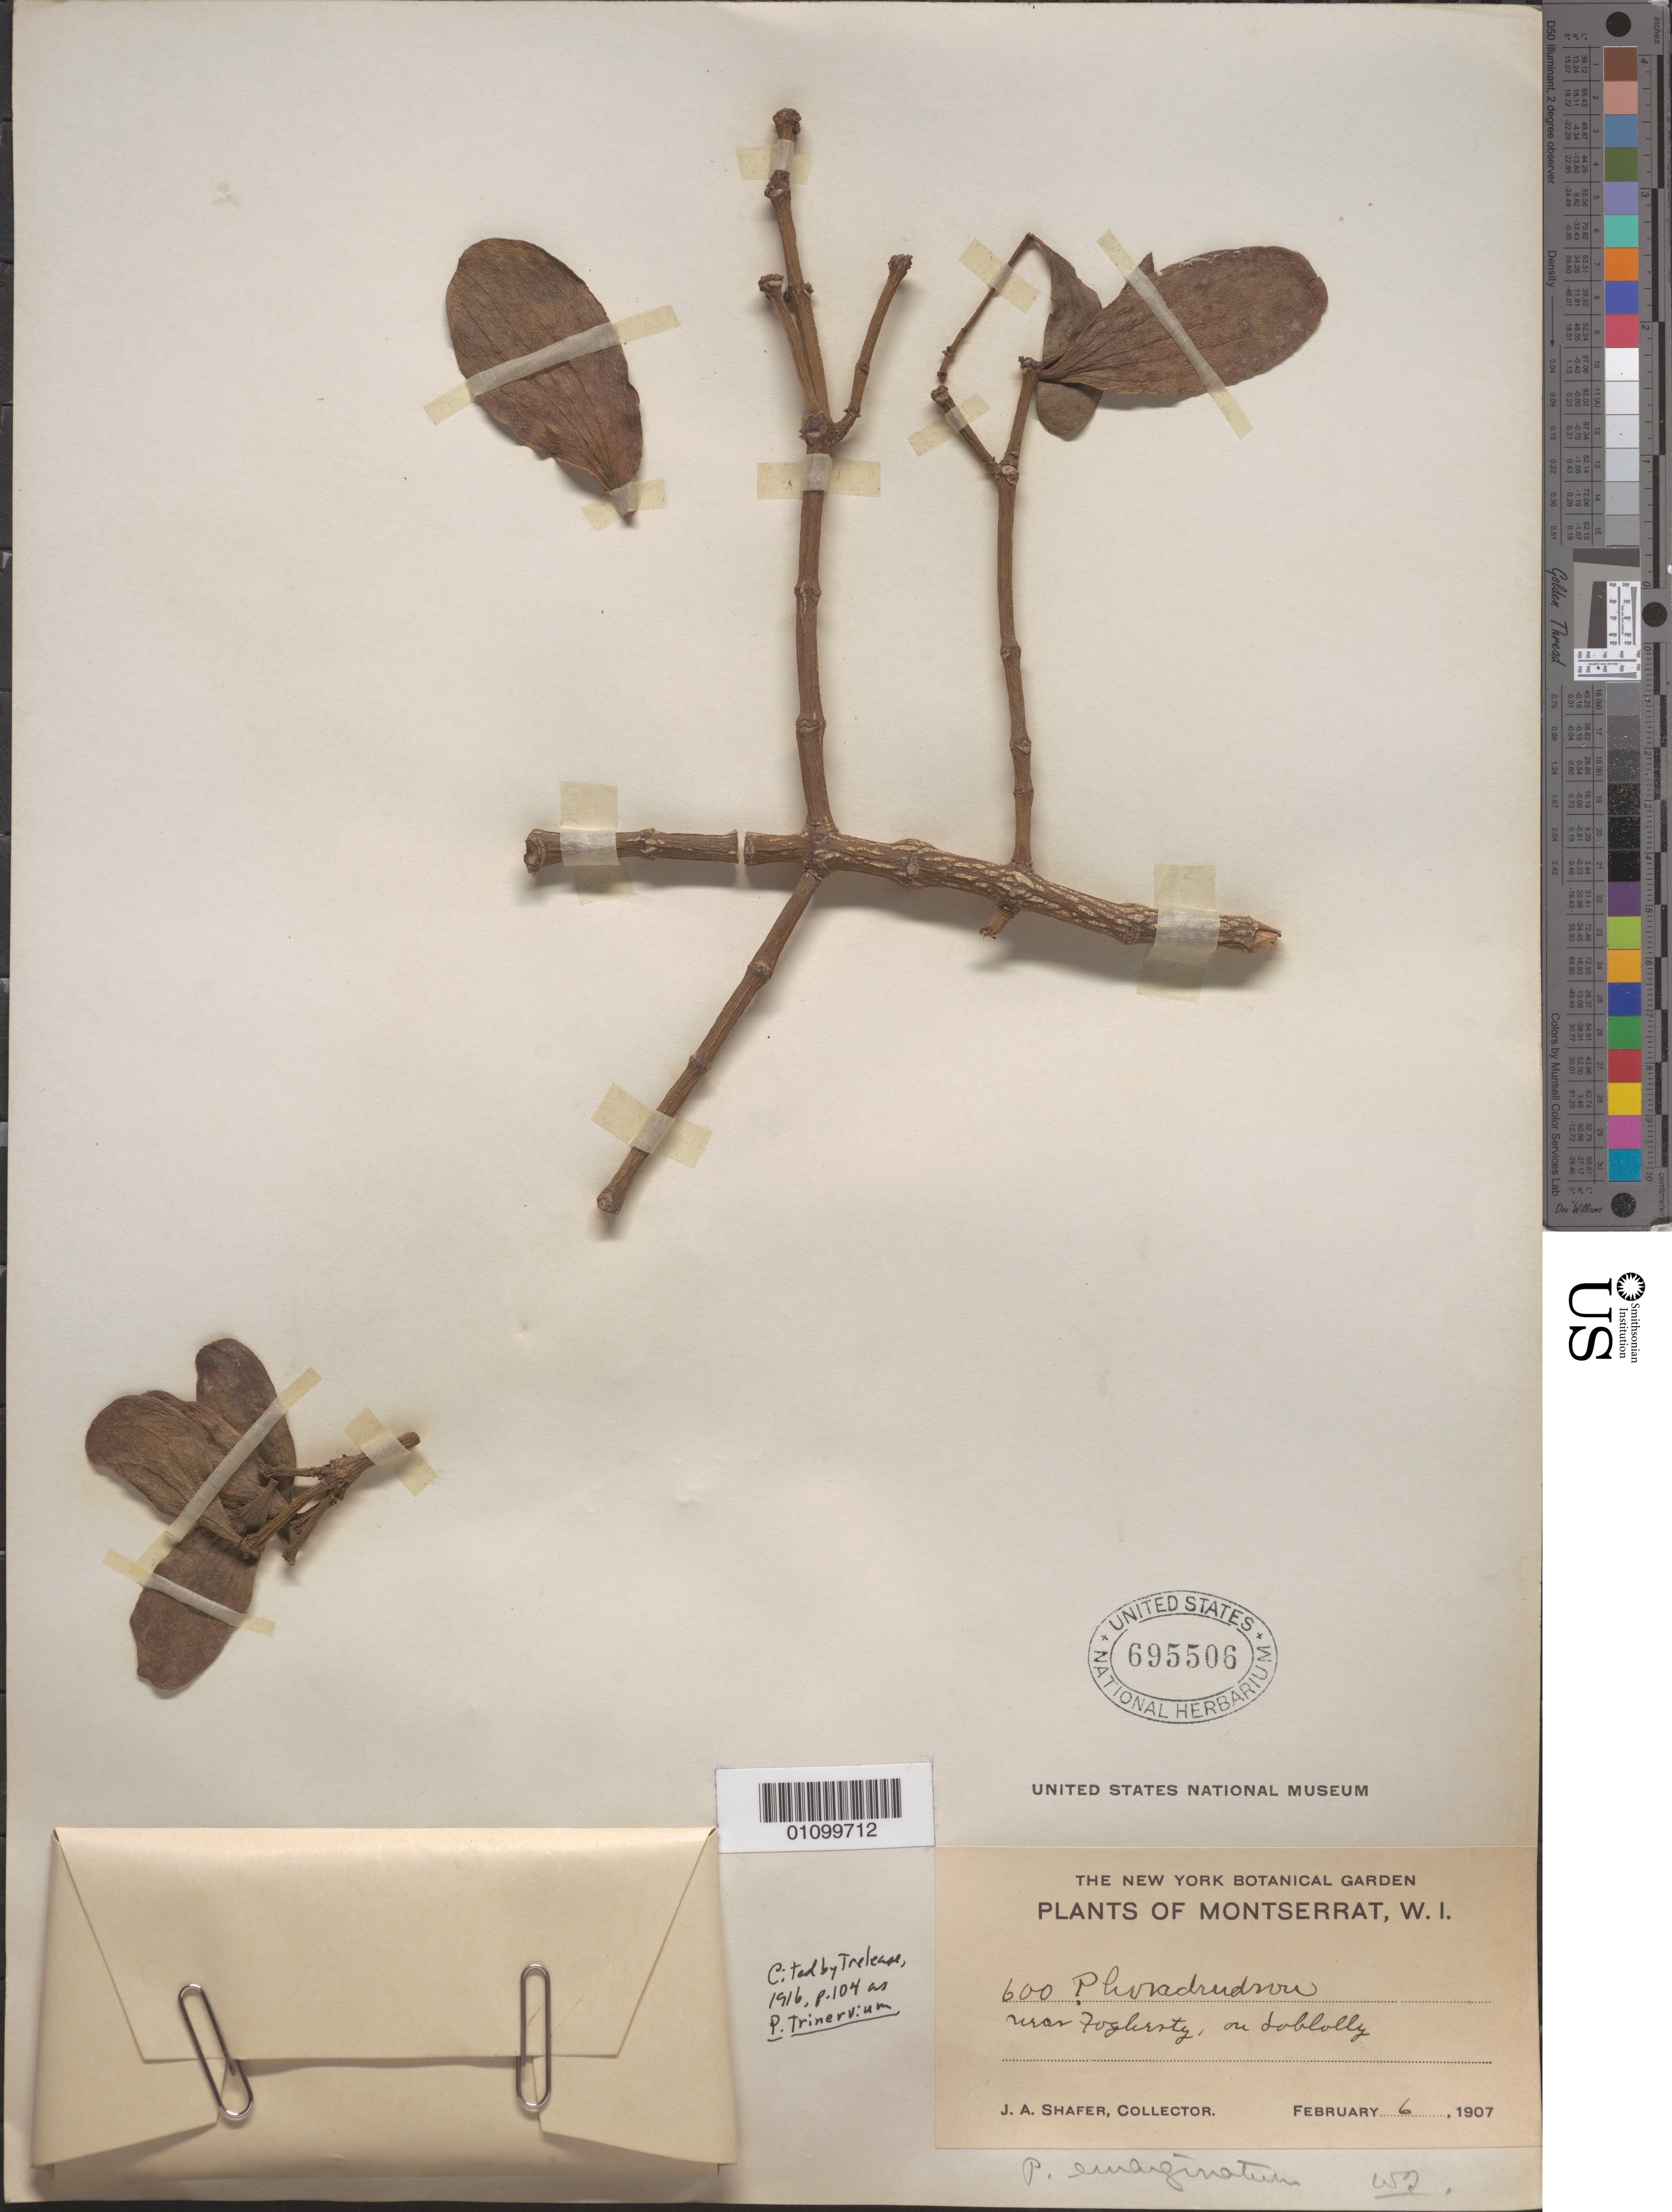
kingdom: Plantae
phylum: Tracheophyta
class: Magnoliopsida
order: Santalales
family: Viscaceae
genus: Phoradendron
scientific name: Phoradendron trinervium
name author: (Lam.) Griseb.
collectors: J. A. Shafer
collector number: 600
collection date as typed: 06 Feb 1907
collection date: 1907-02-06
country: Montserrat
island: Montserrat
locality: near Fogarty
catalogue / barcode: US 695506